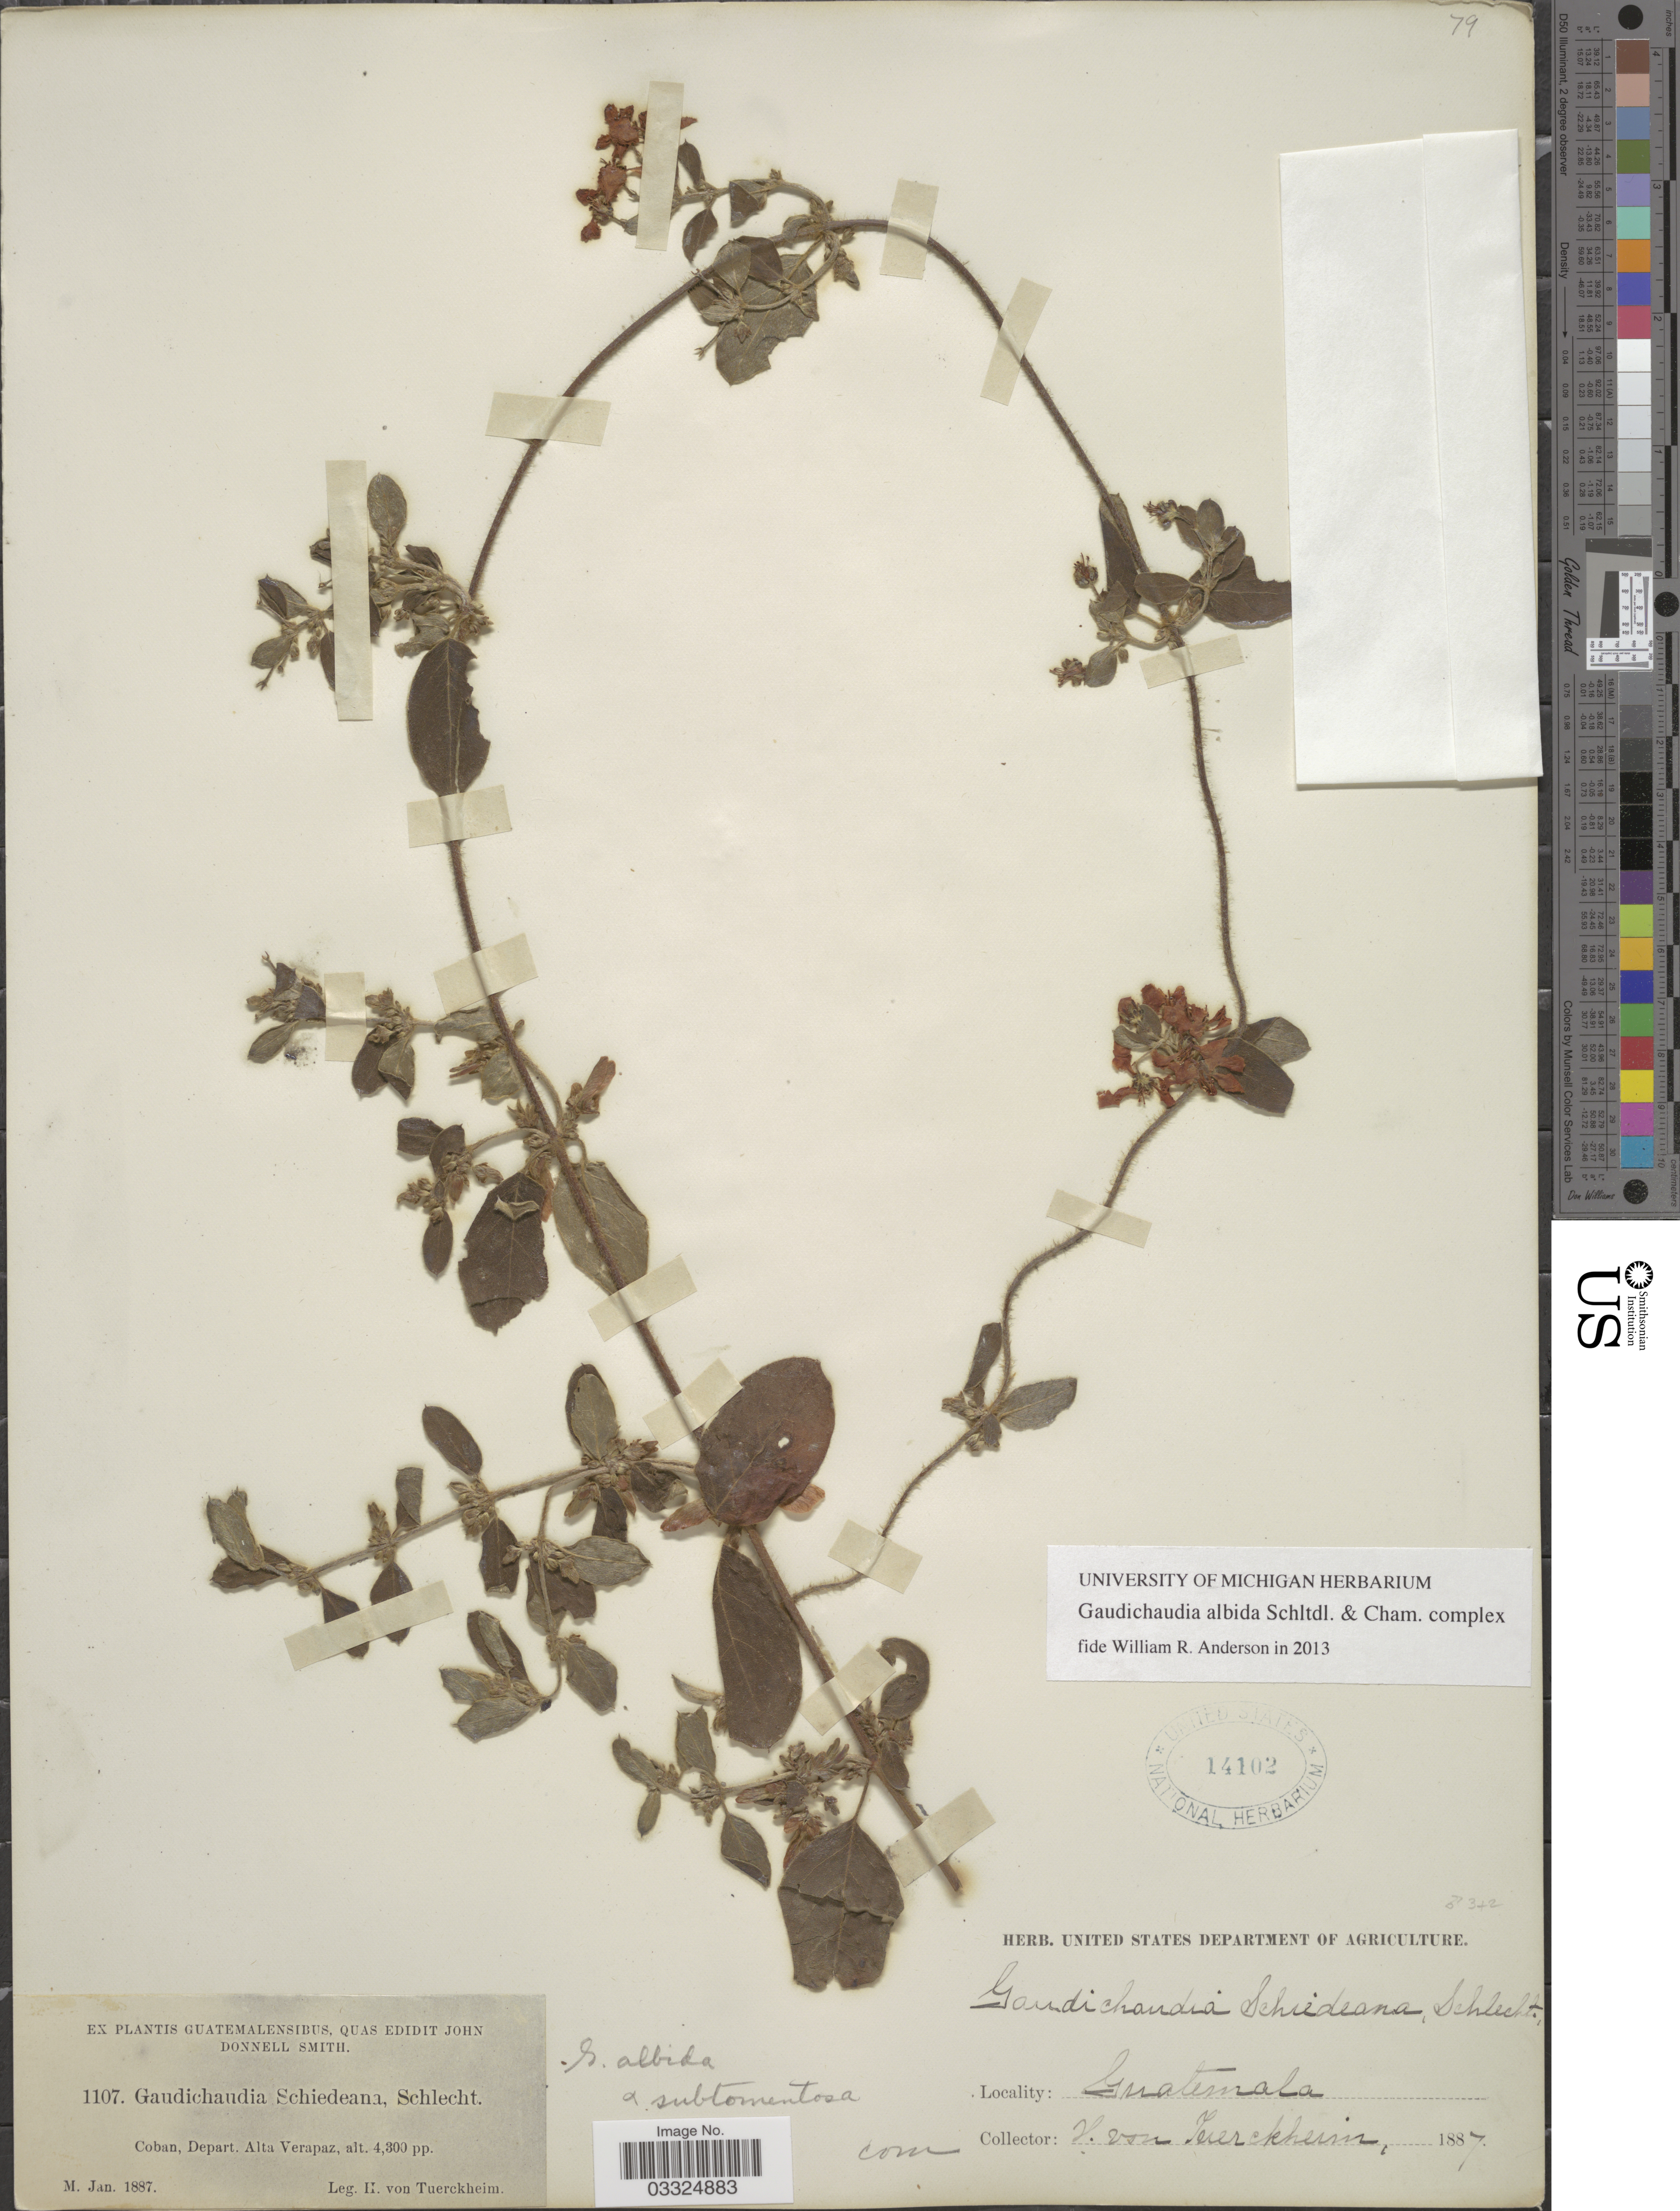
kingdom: Plantae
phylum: Tracheophyta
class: Magnoliopsida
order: Malpighiales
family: Malpighiaceae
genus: Gaudichaudia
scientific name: Gaudichaudia albida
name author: Schltdl. & Cham.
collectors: H. von Türckheim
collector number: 1107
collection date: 1887-01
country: Guatemala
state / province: Alta Verapaz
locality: Coban, Depart. Alta Verapaz.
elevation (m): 1311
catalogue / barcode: US 14102